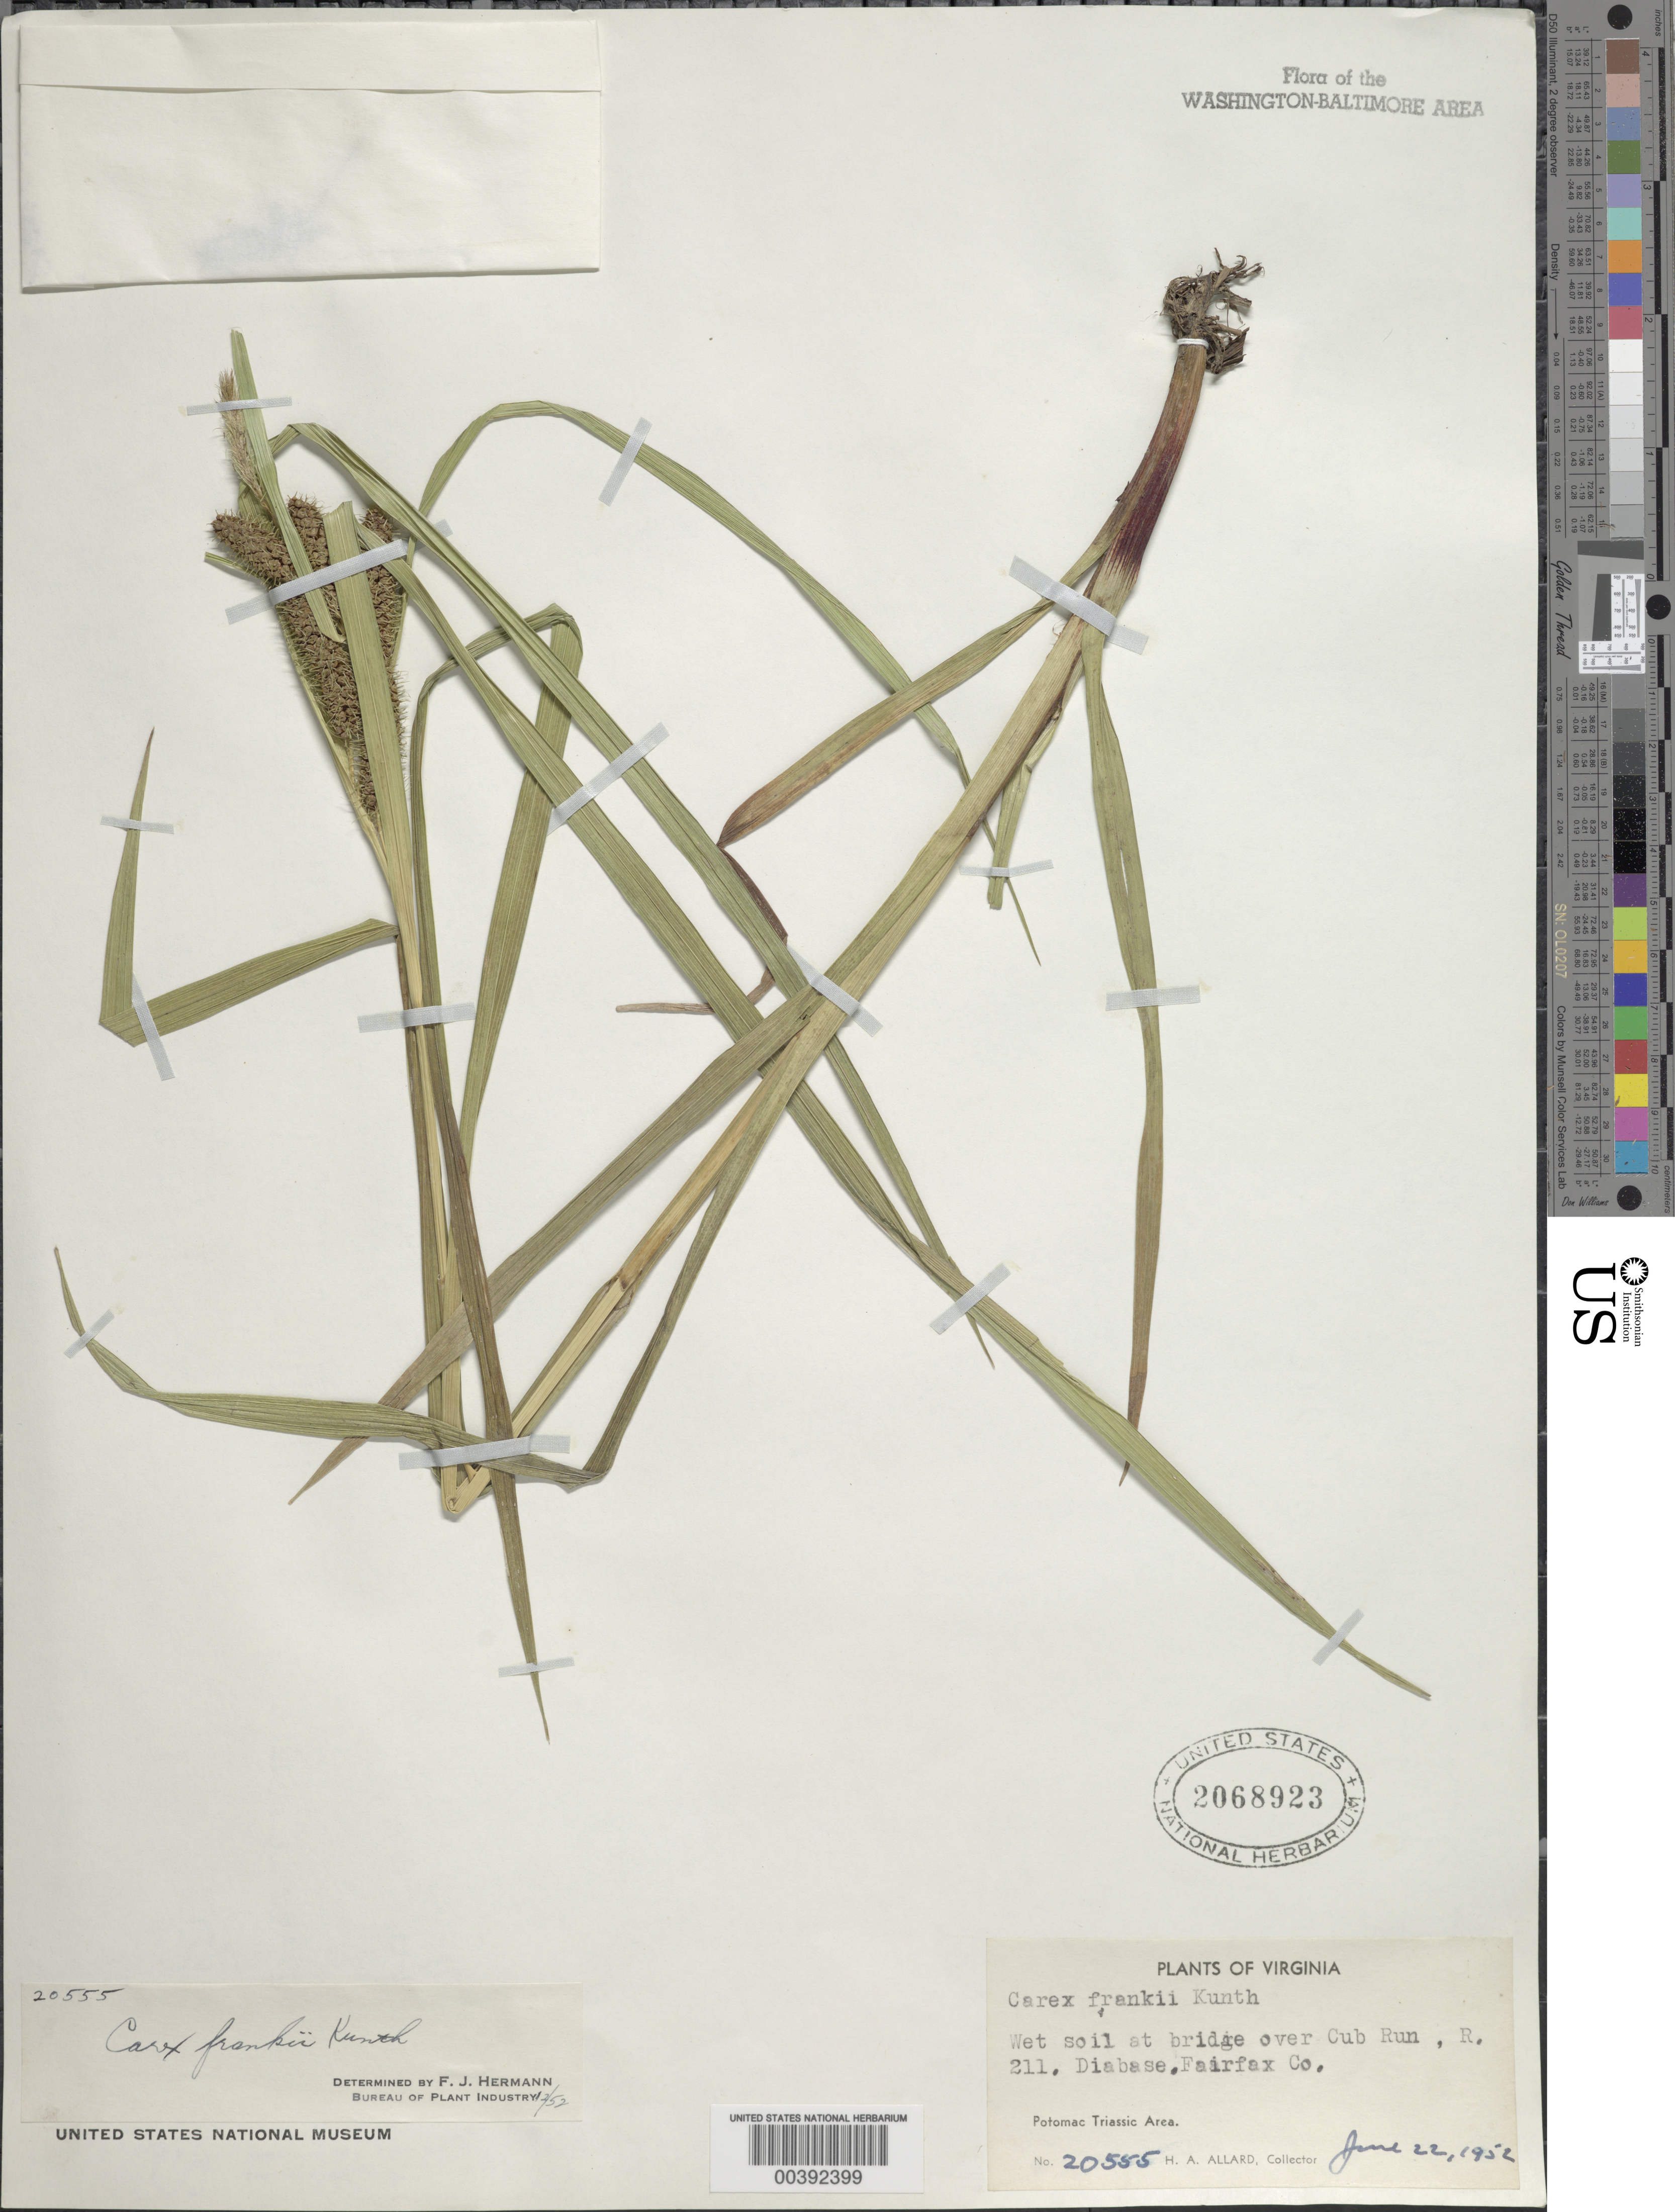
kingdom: Plantae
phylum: Tracheophyta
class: Liliopsida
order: Poales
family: Cyperaceae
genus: Carex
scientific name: Carex frankii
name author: Kunth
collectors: H. A. Allard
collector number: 20555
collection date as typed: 22 Jun 1952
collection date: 1952-06-22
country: United States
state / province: Virginia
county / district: Fairfax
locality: Cub Run, Route 211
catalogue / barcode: US 2068923